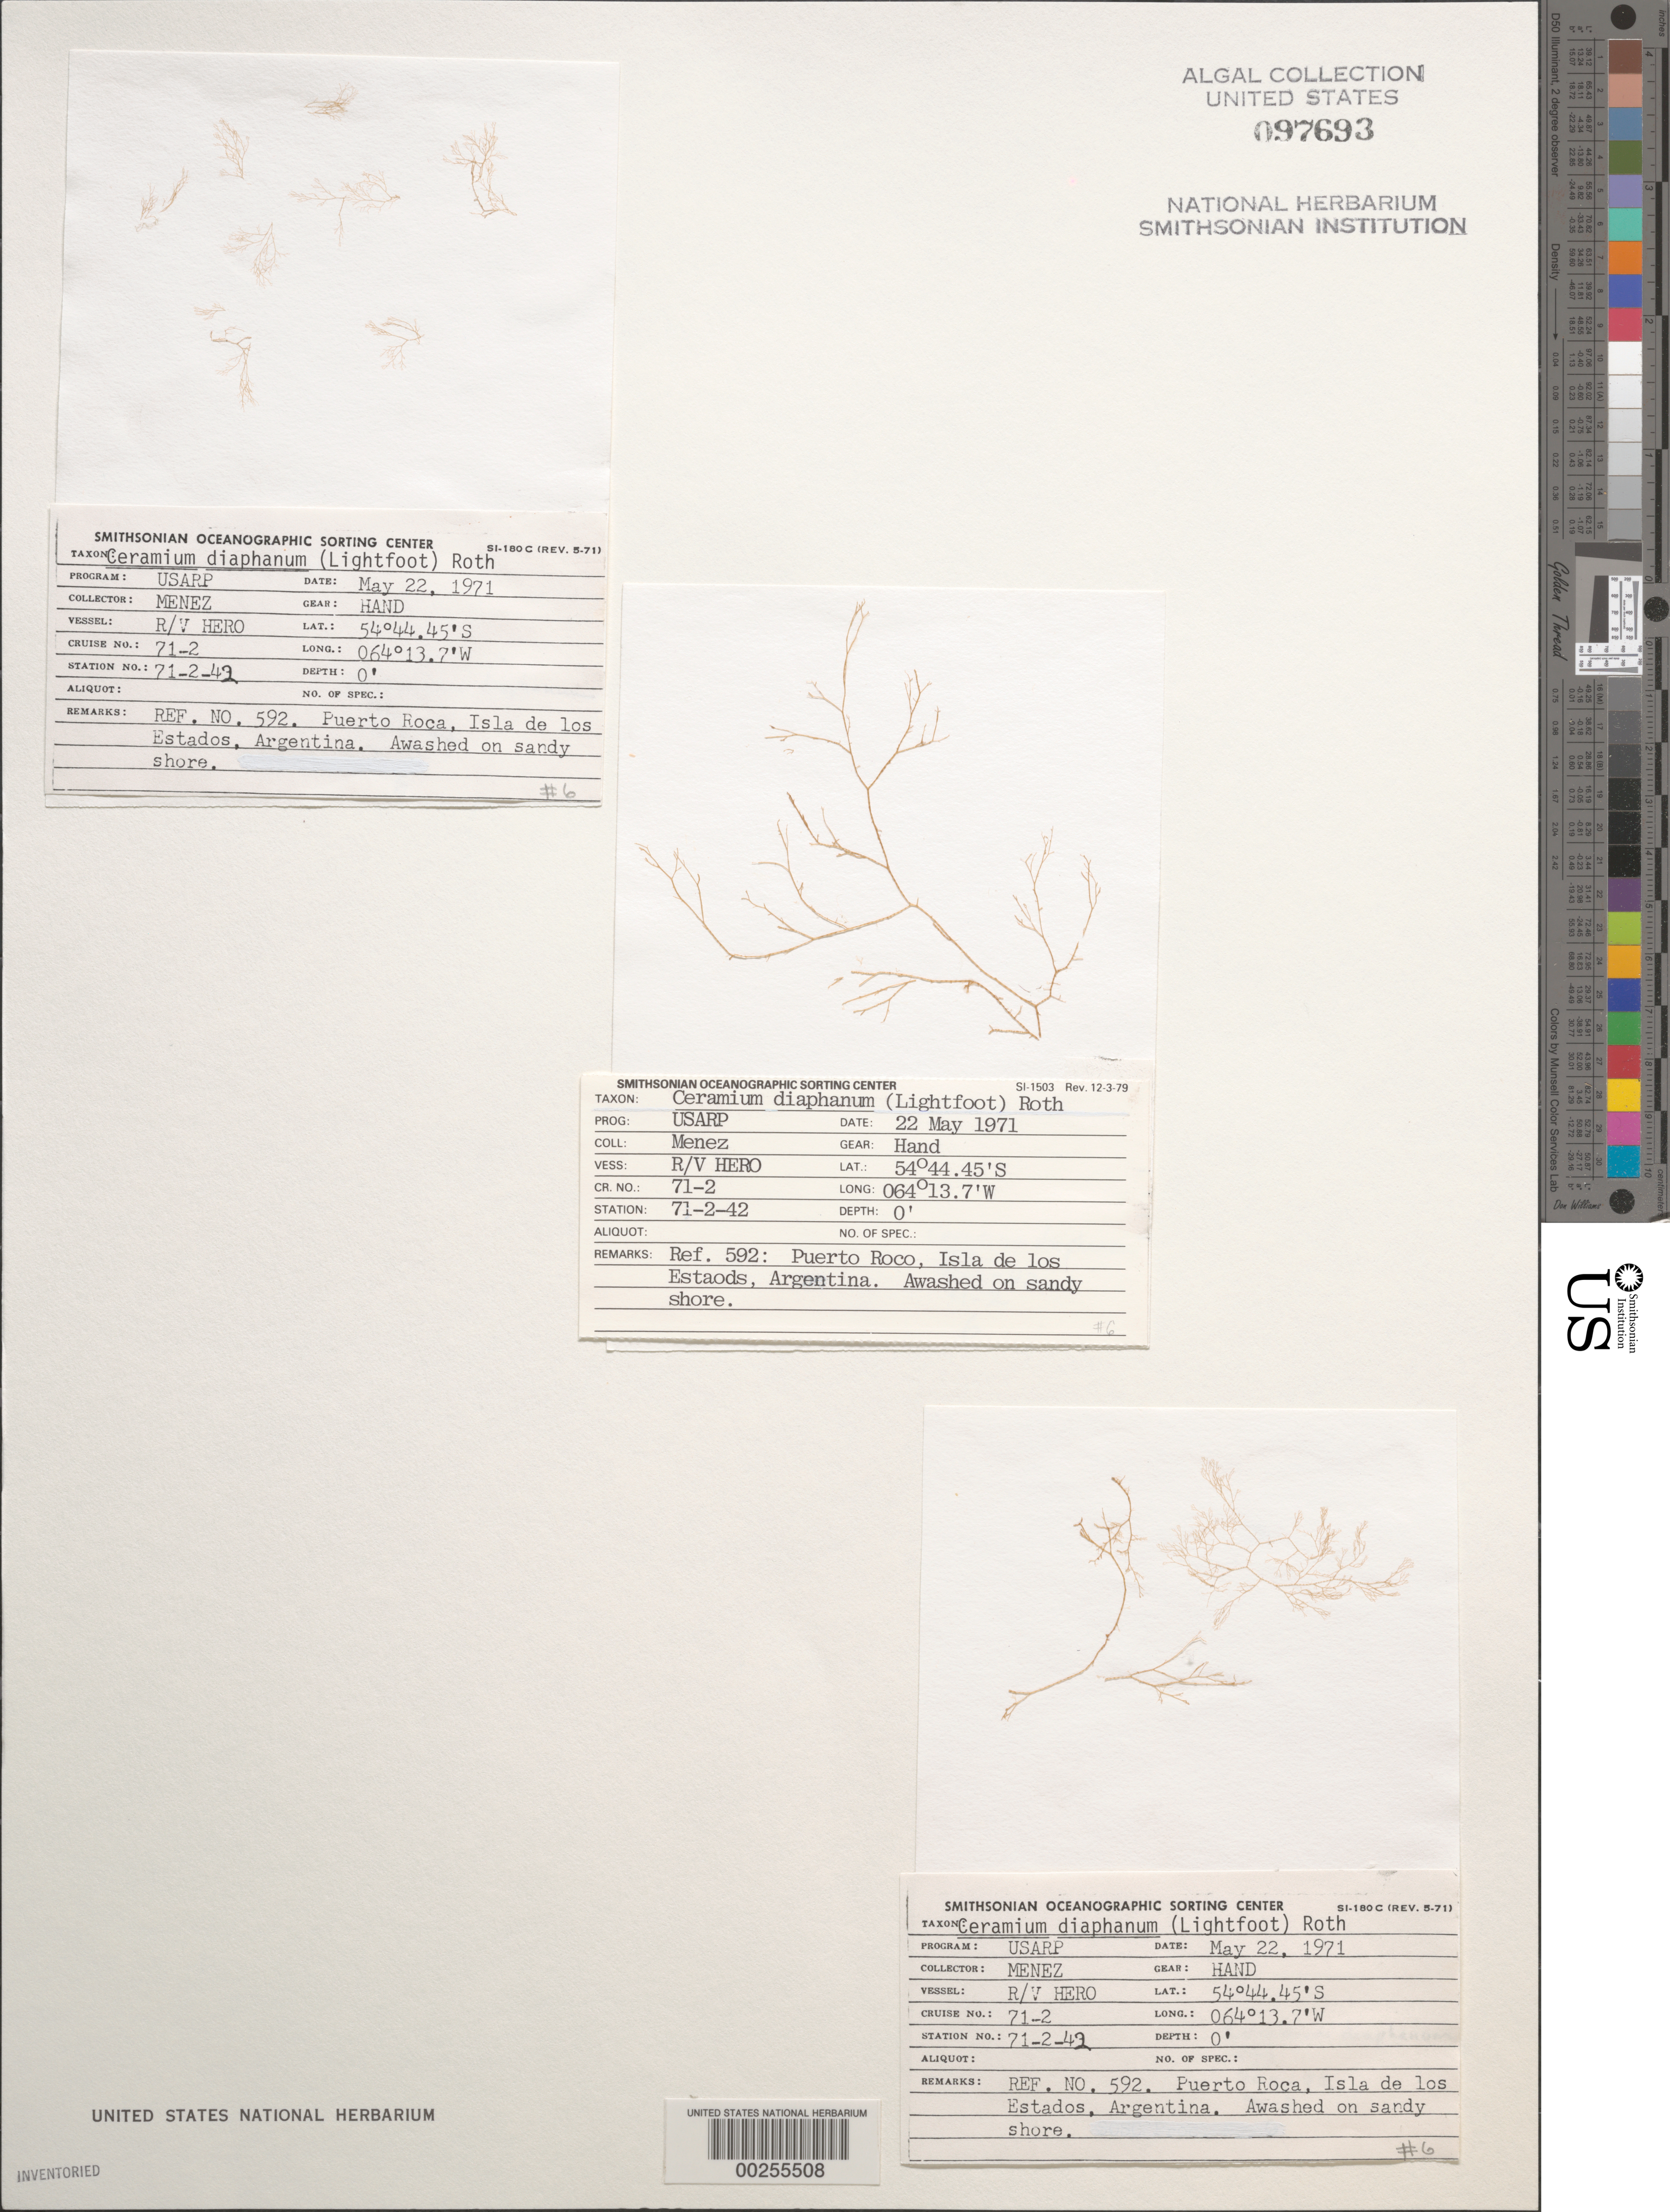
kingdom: Plantae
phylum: Rhodophyta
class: Florideophyceae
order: Ceramiales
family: Ceramiaceae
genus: Ceramium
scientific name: Ceramium diaphanum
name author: (Lightf.) Roth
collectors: Meñez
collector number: Station 71-2-42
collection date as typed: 22 May 1971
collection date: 1971-05-22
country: Argentina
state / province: Tierra del Fuego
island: Isla de los Estados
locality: Puerto Roca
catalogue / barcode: US 97693